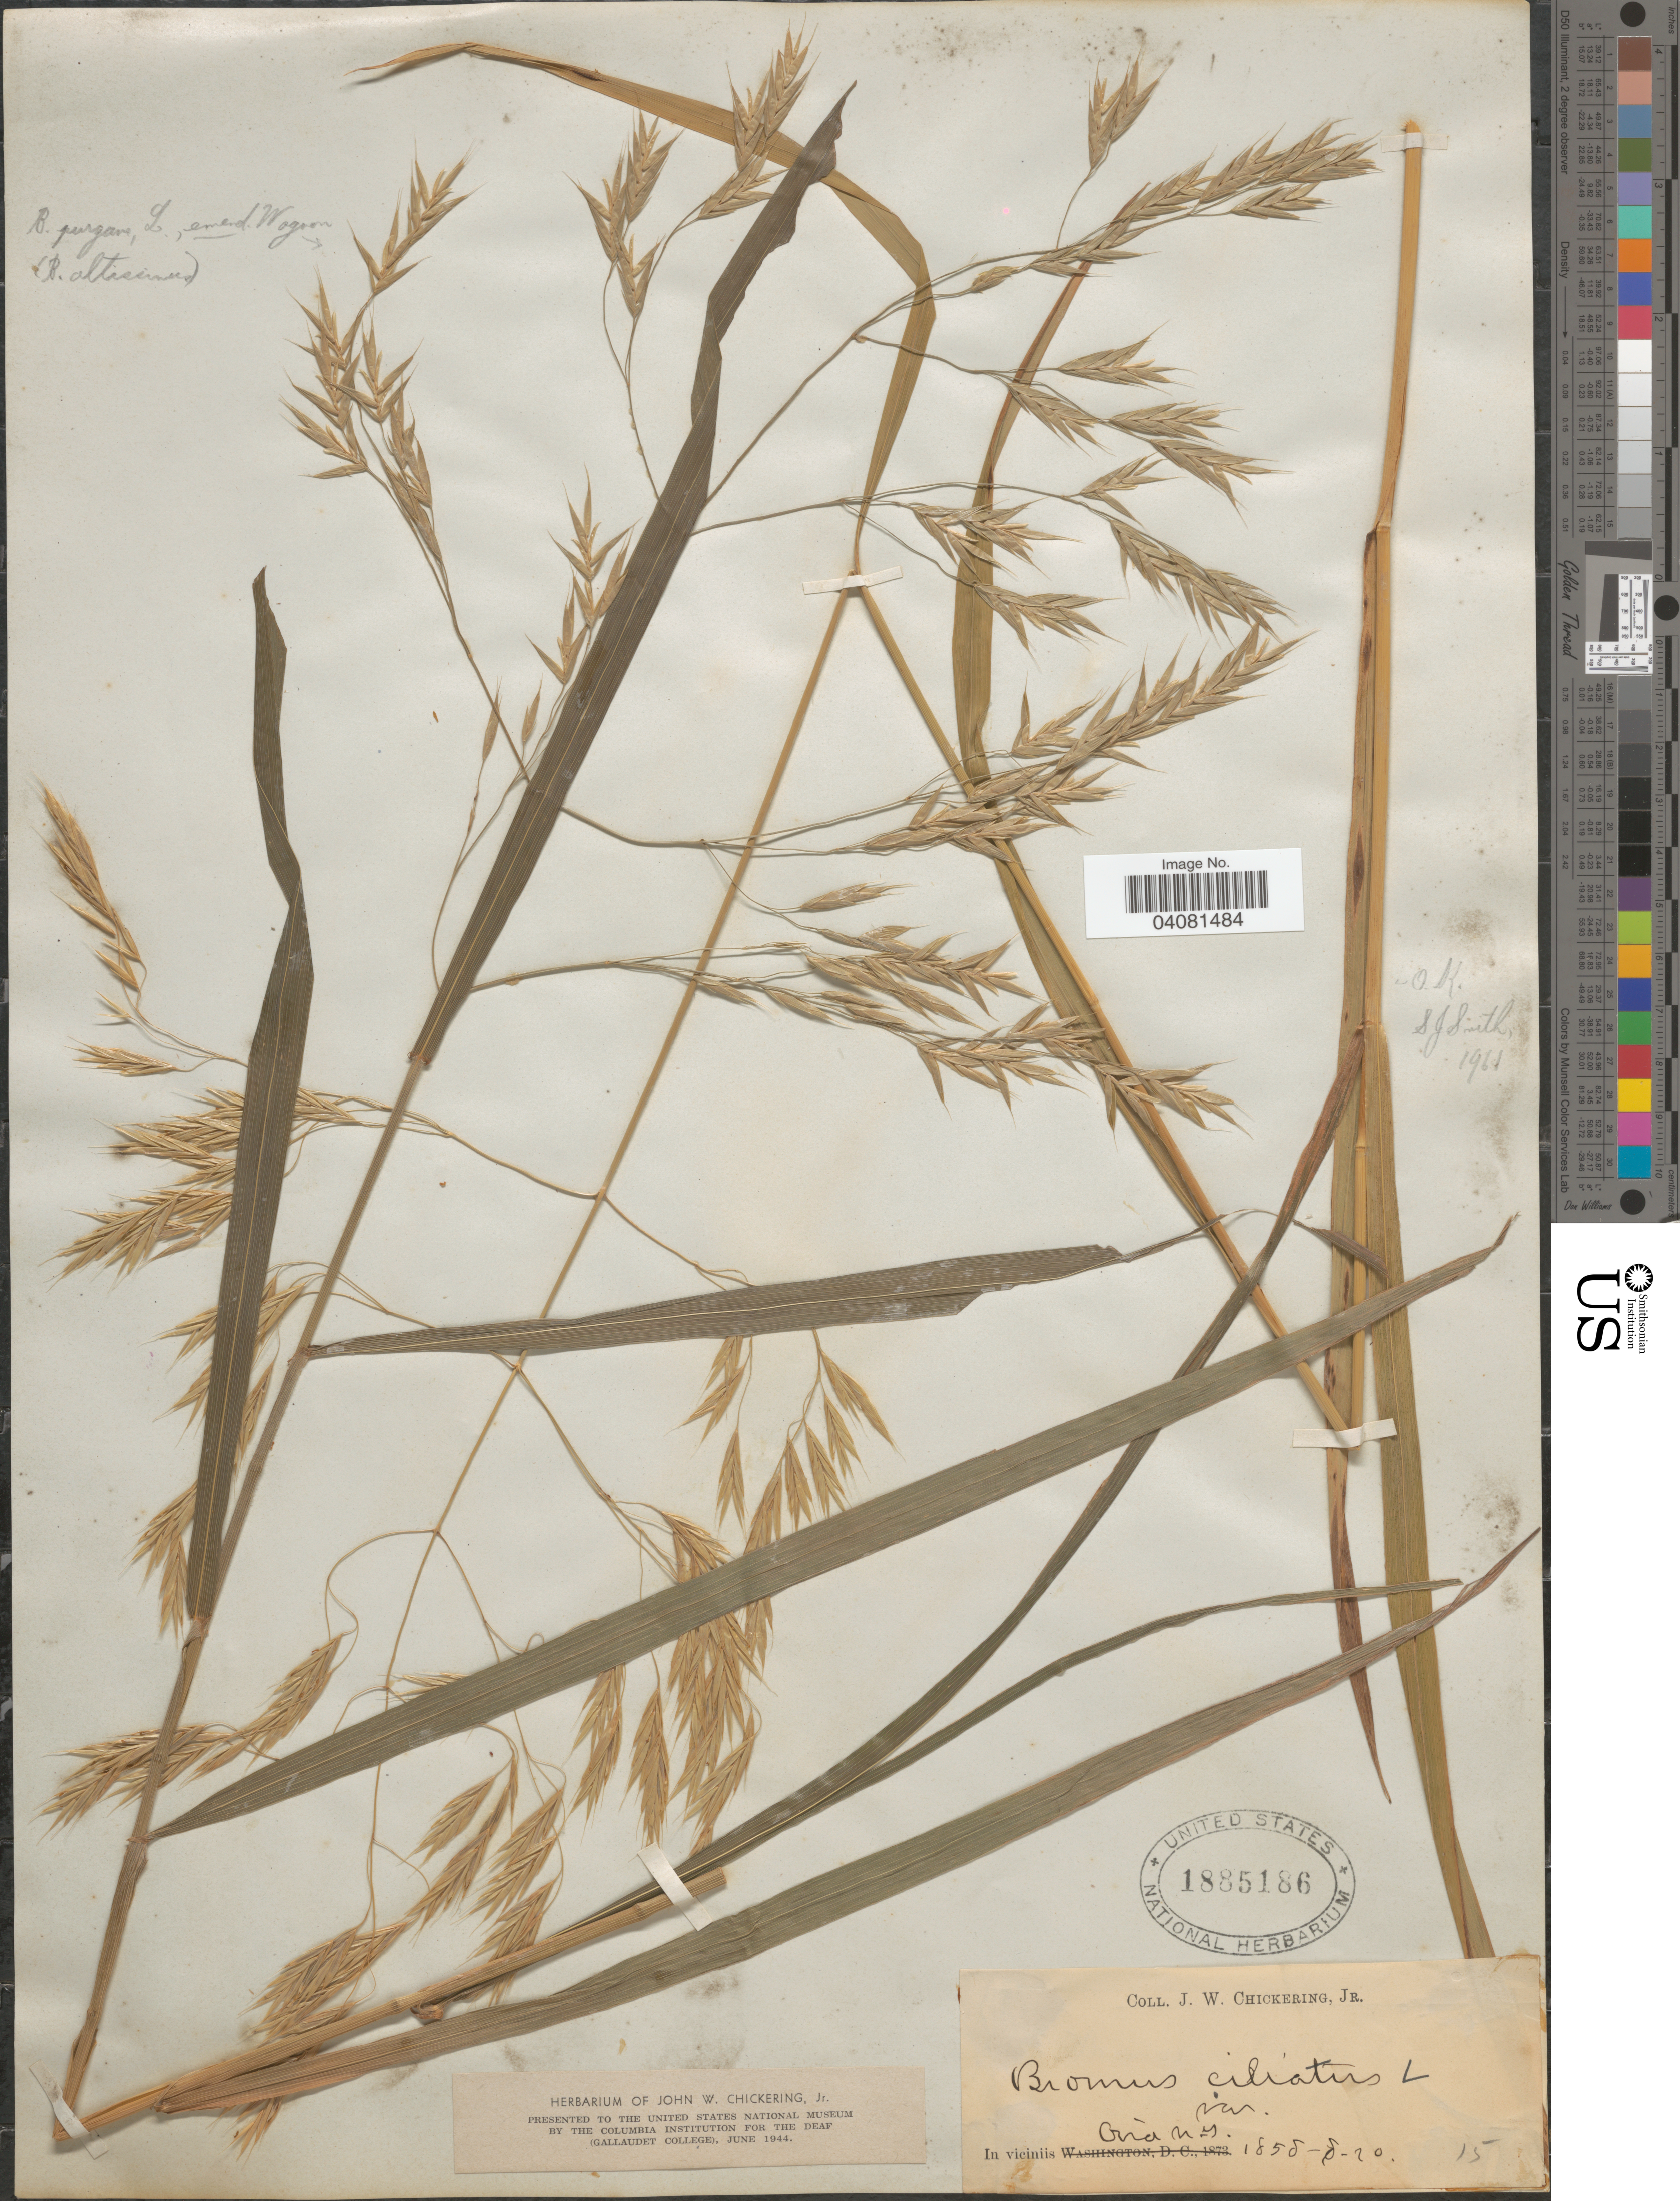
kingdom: Plantae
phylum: Tracheophyta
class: Liliopsida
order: Poales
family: Poaceae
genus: Bromus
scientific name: Bromus ciliatus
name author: L.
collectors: J. W. Chickering Jr.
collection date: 1858-08-20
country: United States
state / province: New York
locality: In viciniis Ovid.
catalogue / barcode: US 1885186